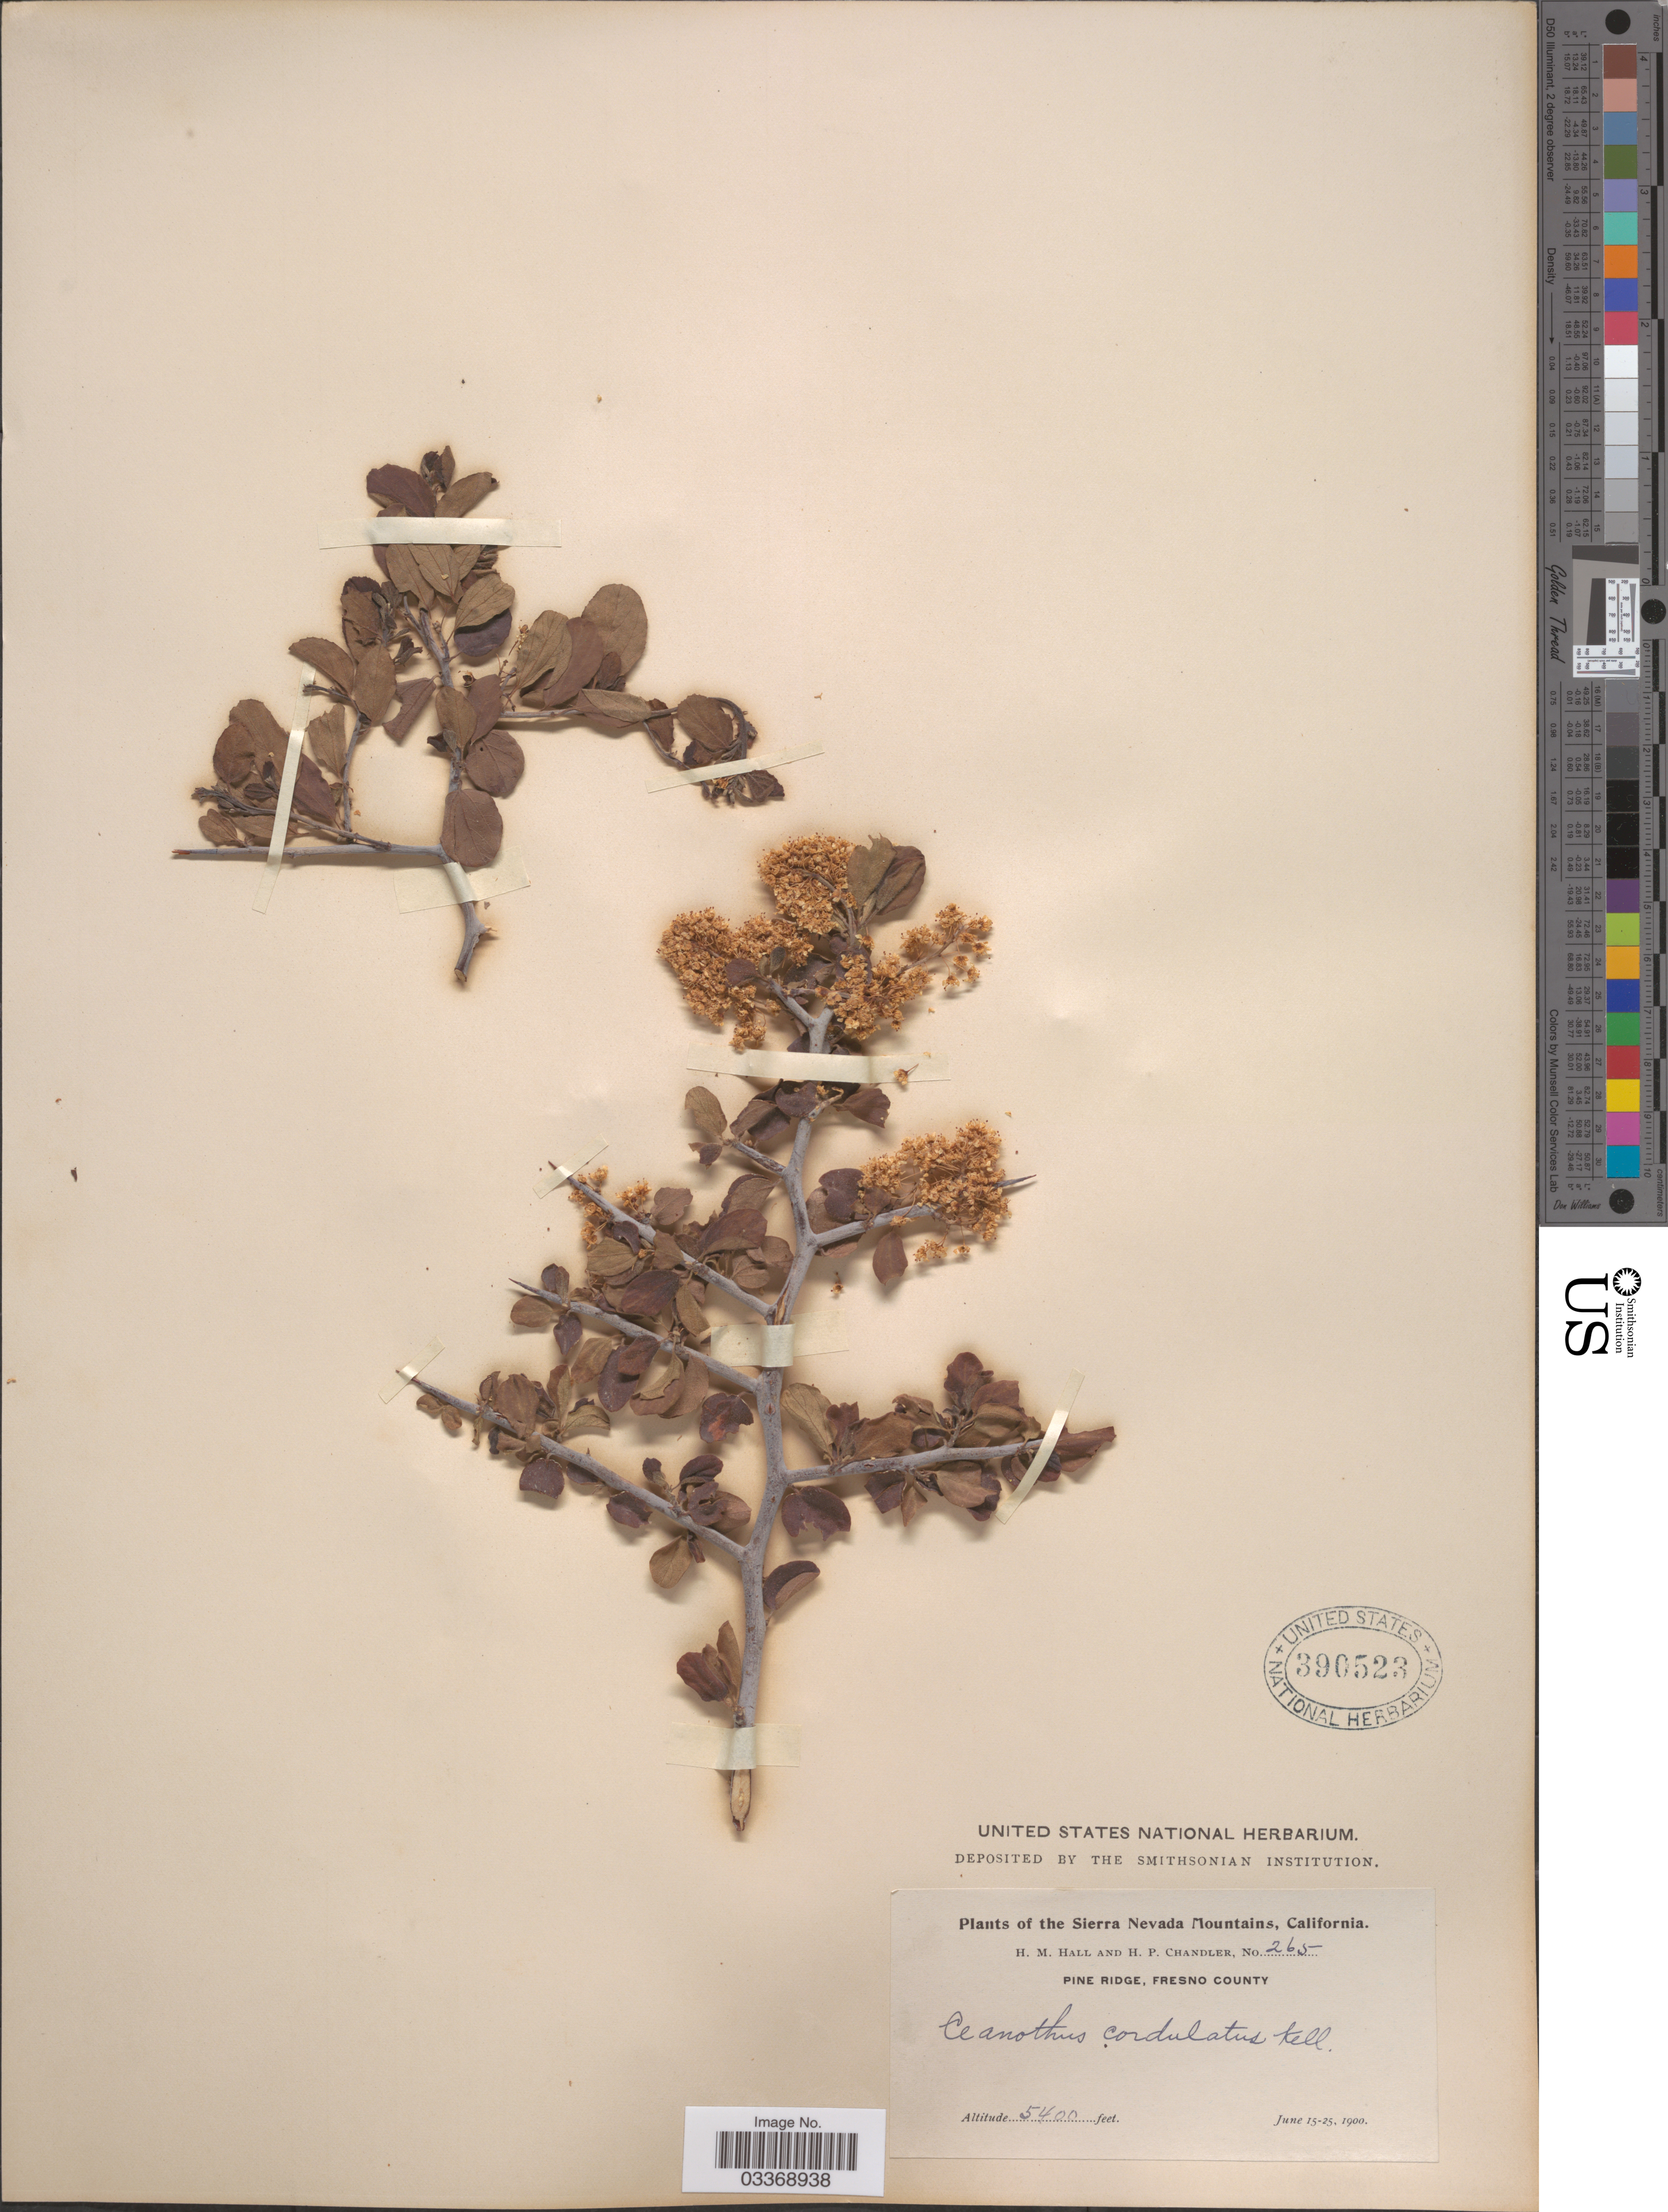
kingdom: Plantae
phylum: Tracheophyta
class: Magnoliopsida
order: Rosales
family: Rhamnaceae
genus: Ceanothus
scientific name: Ceanothus cordulatus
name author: Kellogg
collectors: H. M. Hall & H. Chandler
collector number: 265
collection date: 1900-06-15/1900-06-25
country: United States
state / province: California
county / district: Fresno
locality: The Sierra Nevada Mountains. Pine Ridge, Fresno County.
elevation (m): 1646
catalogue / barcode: US 390523